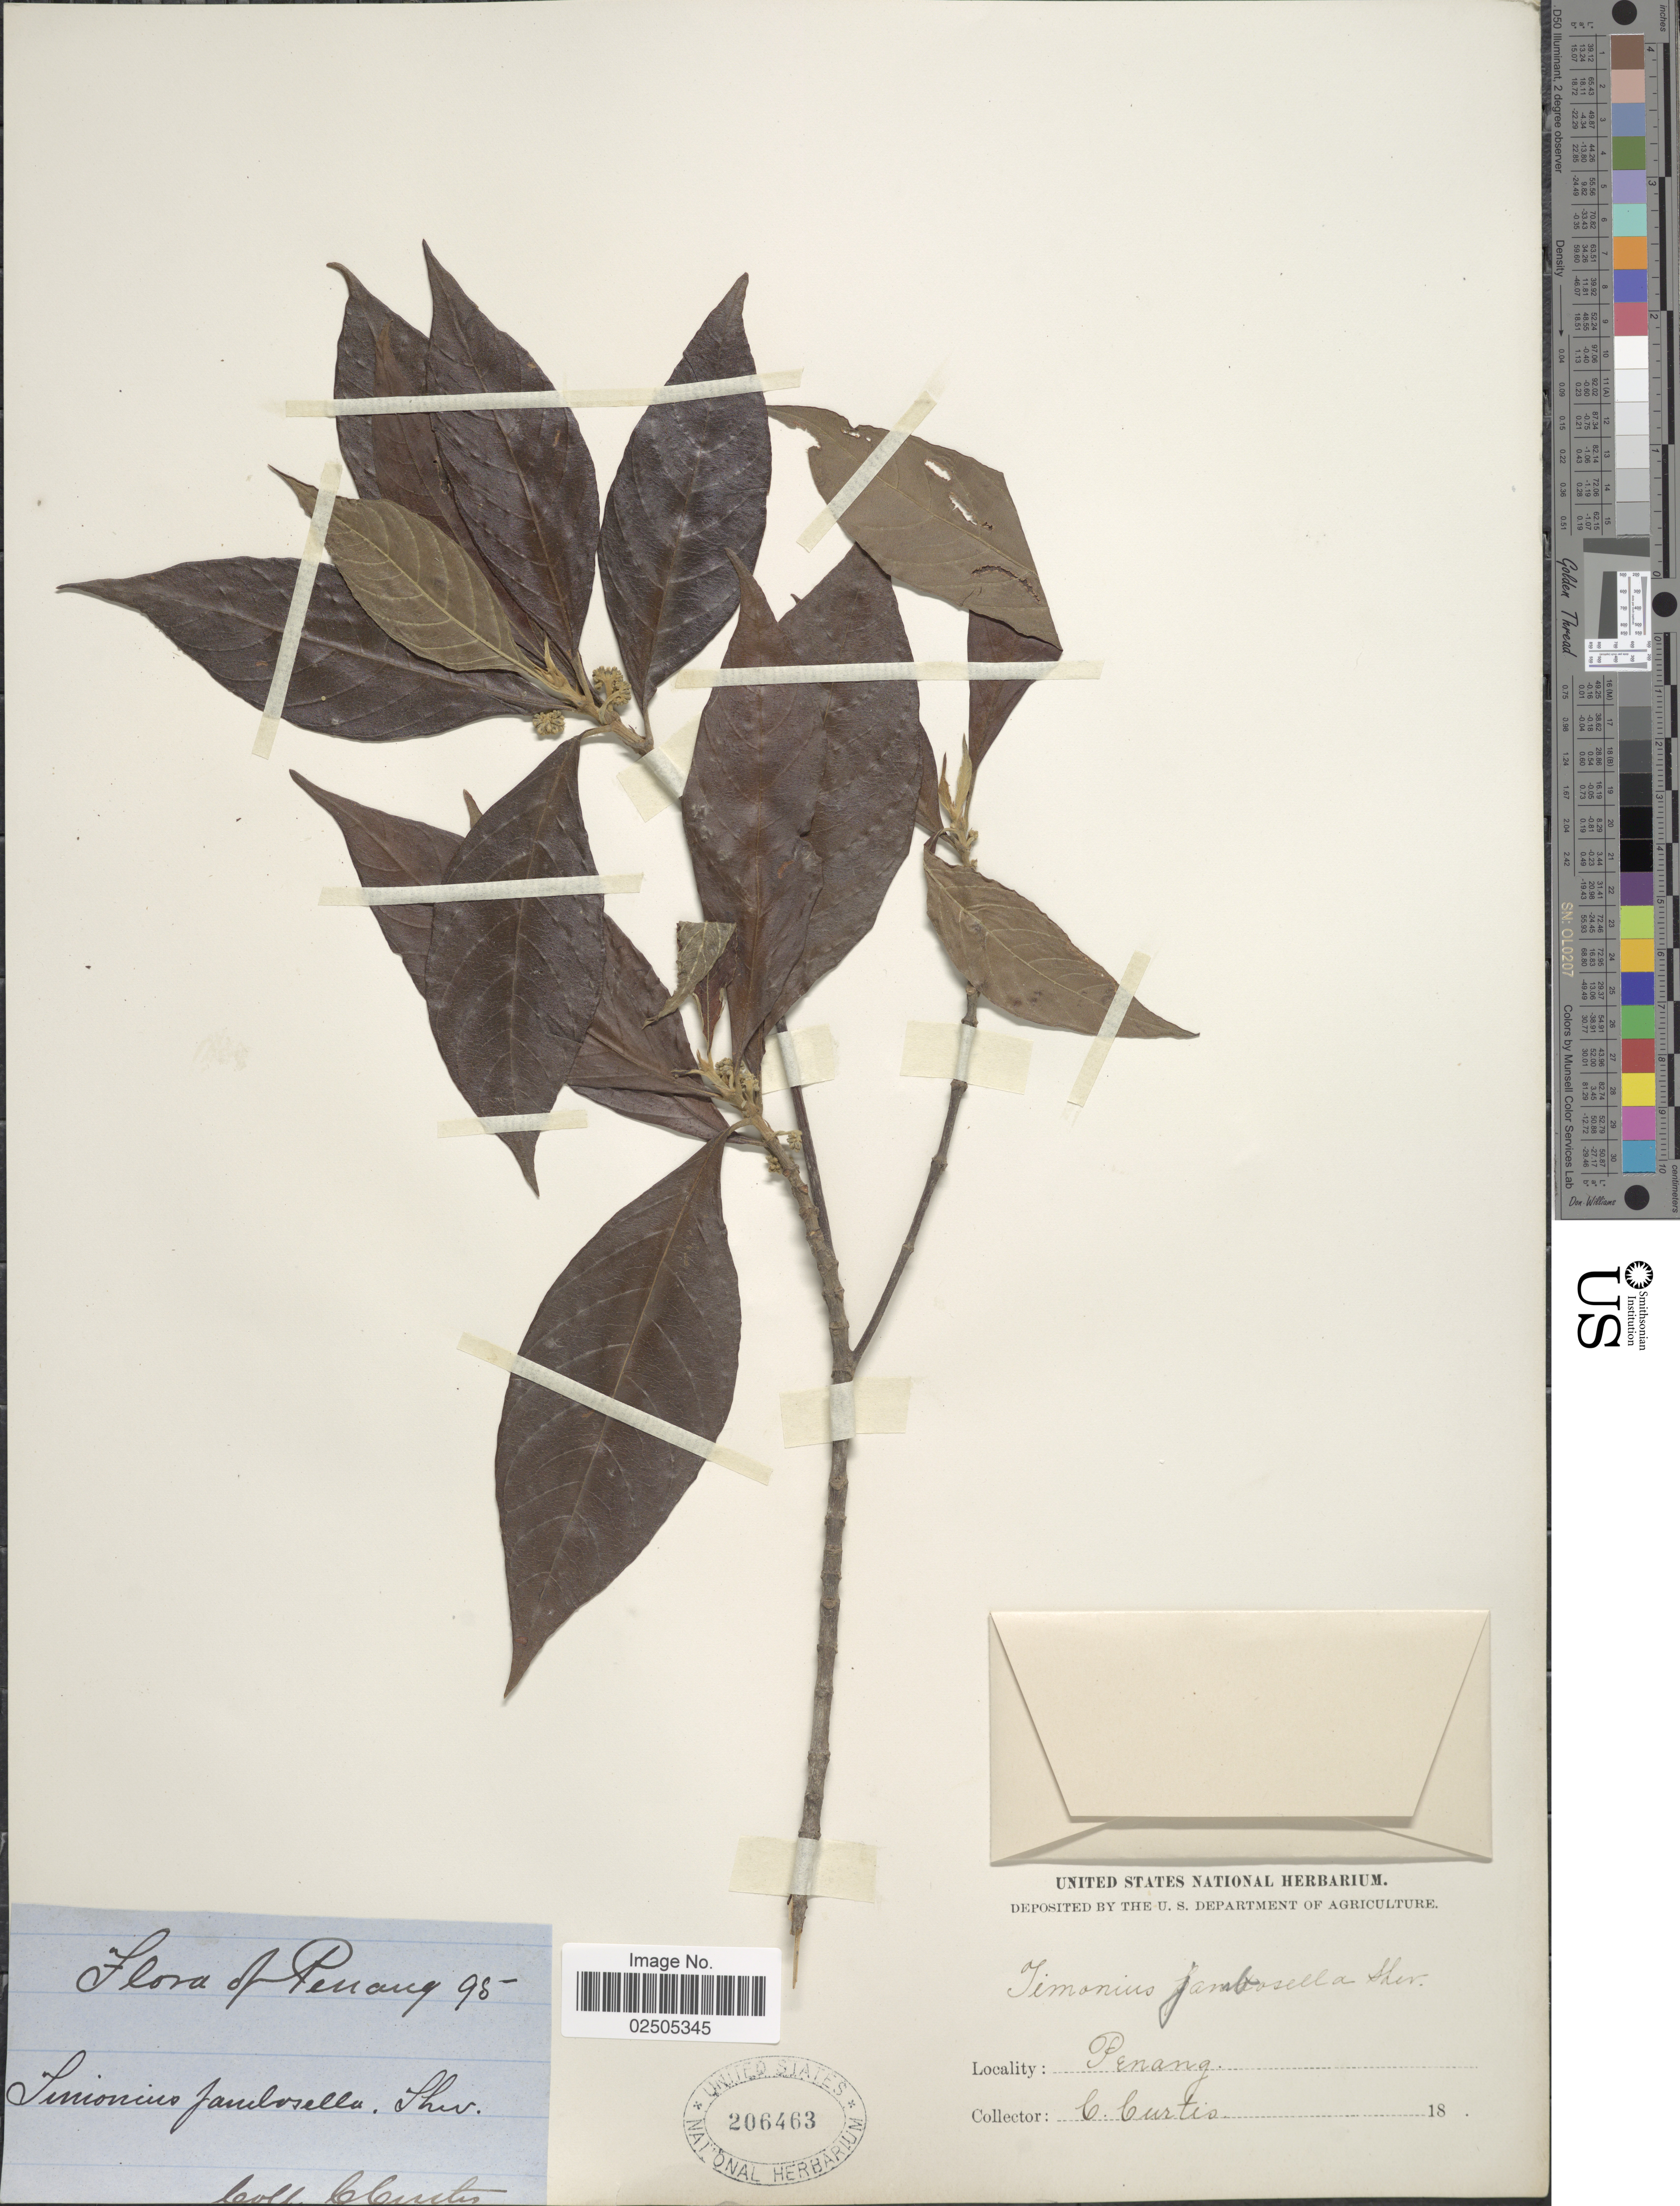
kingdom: Plantae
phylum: Tracheophyta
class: Magnoliopsida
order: Gentianales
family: Rubiaceae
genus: Timonius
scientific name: Timonius jambosella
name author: Thwaites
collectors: C. Curtis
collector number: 95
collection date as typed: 18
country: India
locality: Penang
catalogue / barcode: US 206463